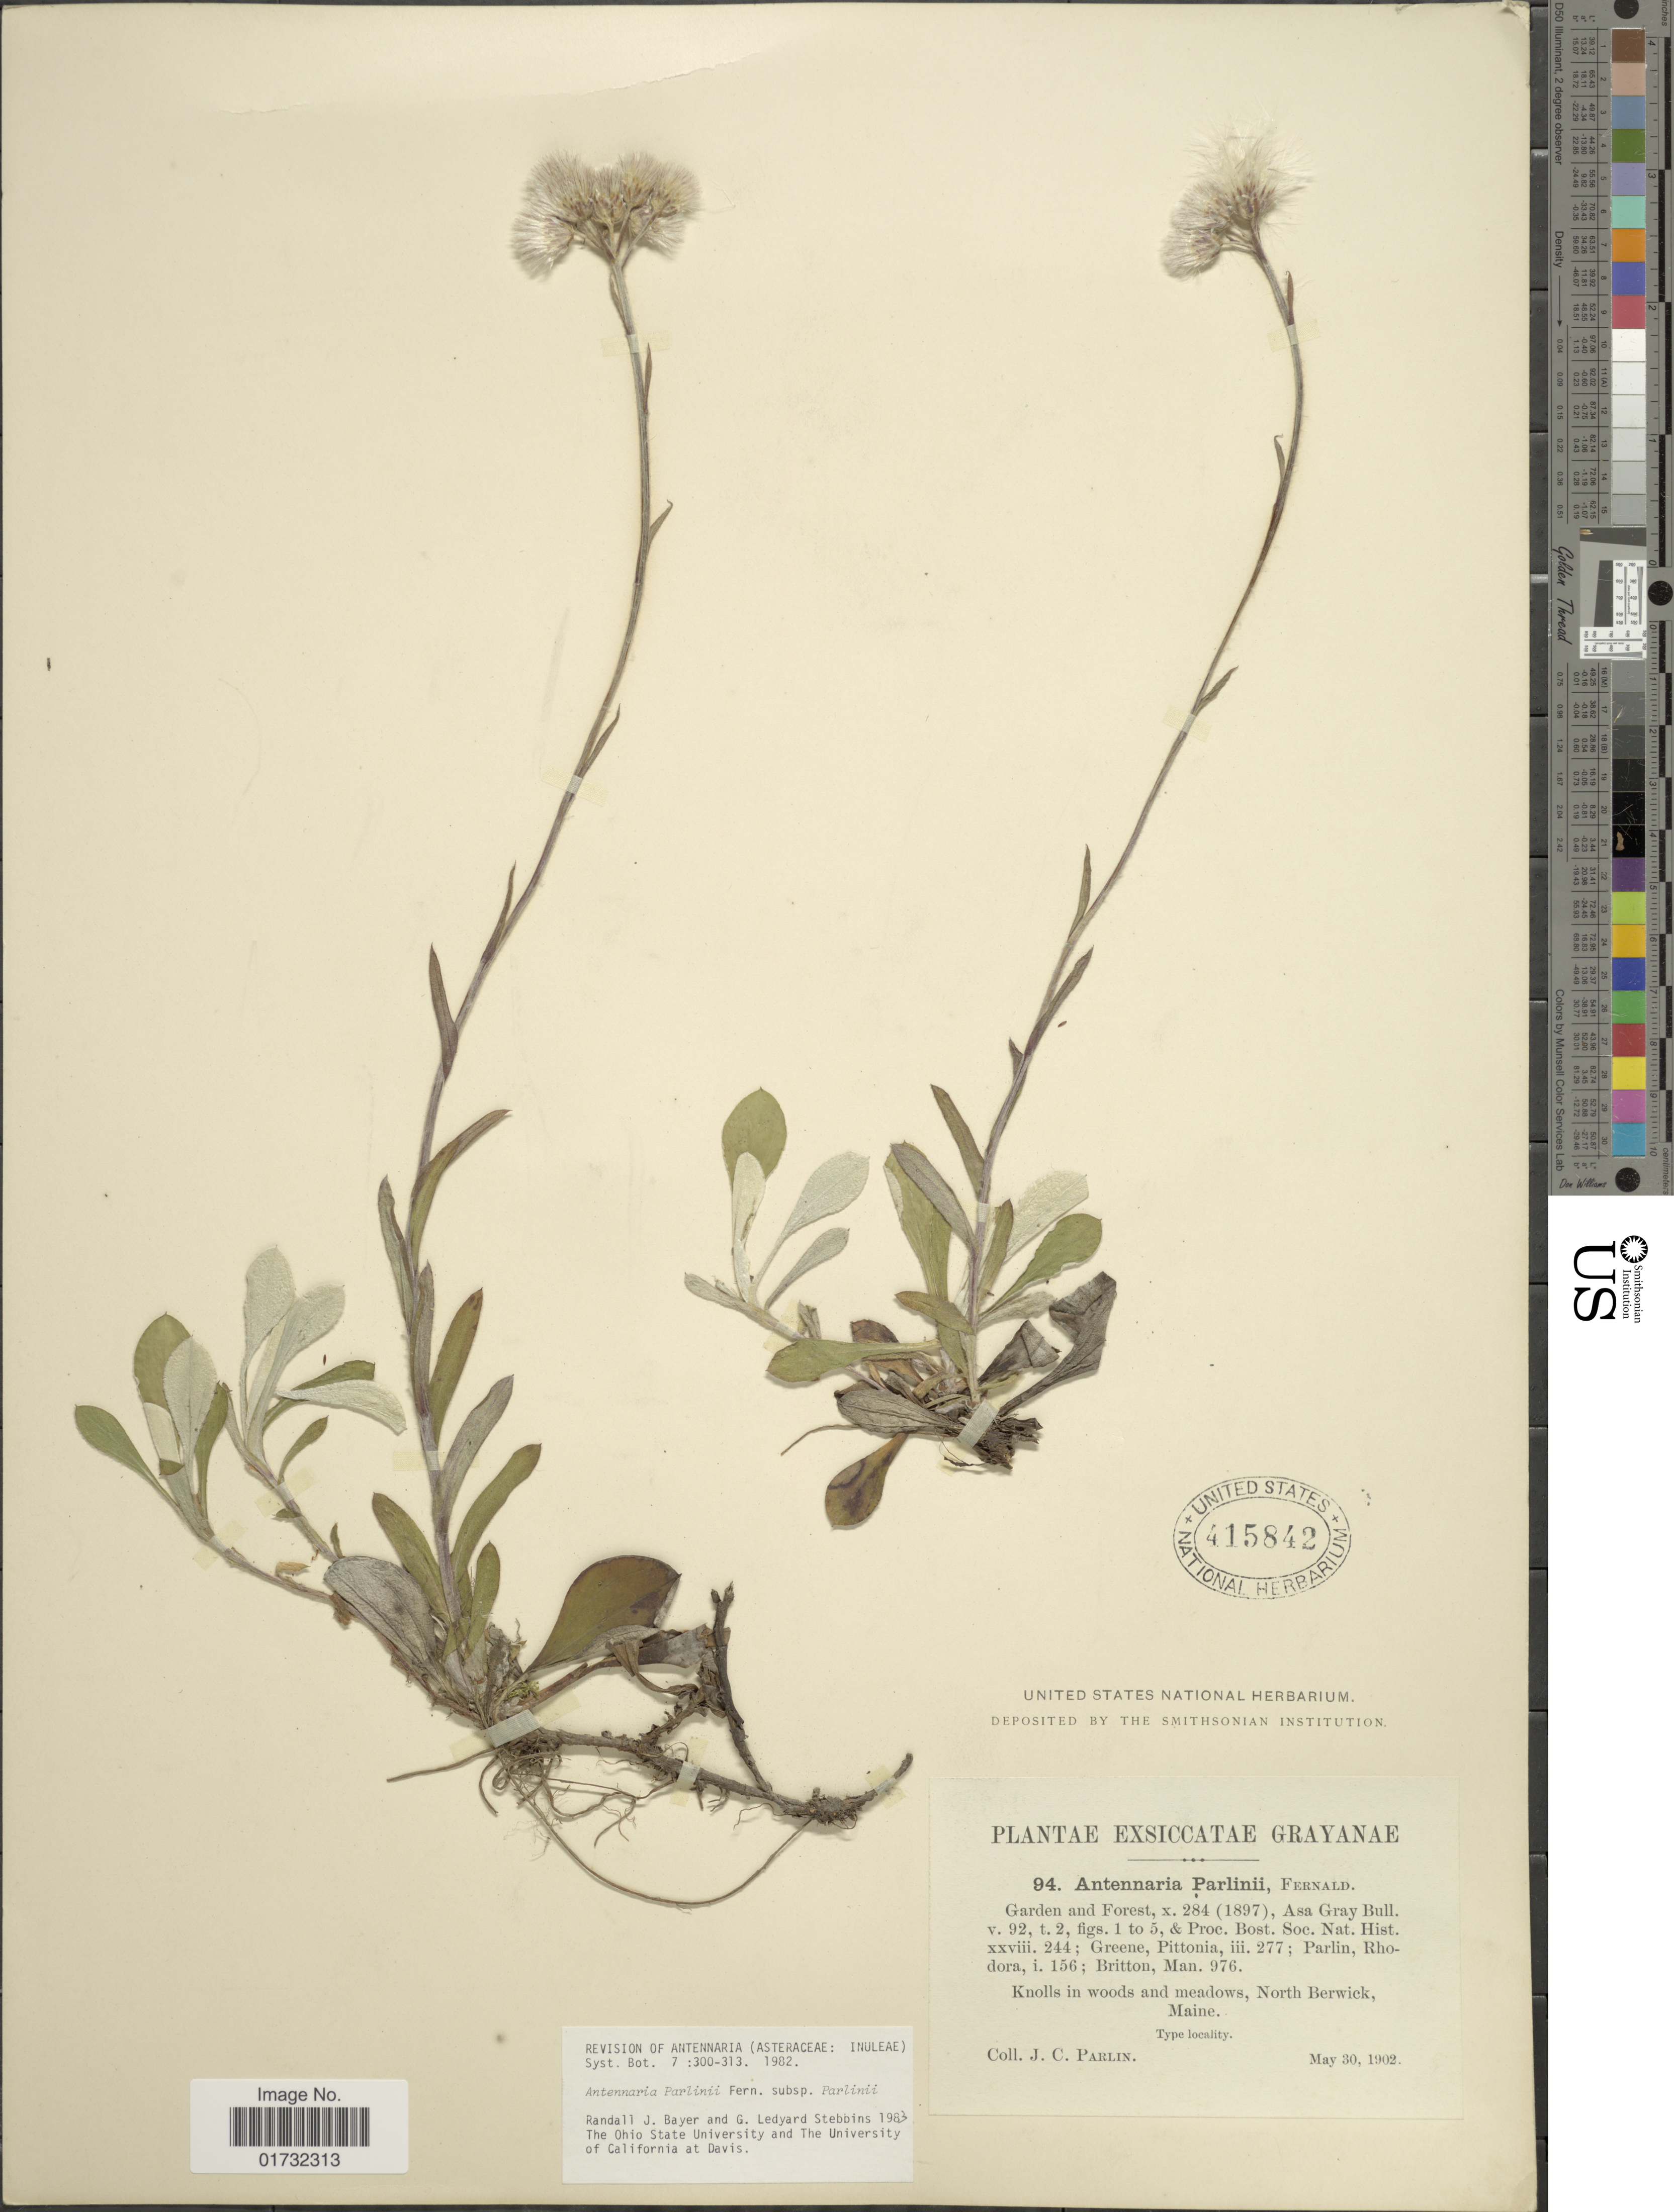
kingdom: Plantae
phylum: Tracheophyta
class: Magnoliopsida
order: Asterales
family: Asteraceae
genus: Antennaria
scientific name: Antennaria parlinii subsp. parlinii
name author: Fernald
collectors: J. Parlin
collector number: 94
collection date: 1902-05-30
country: United States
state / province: Maine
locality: North Berwick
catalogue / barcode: US 415842